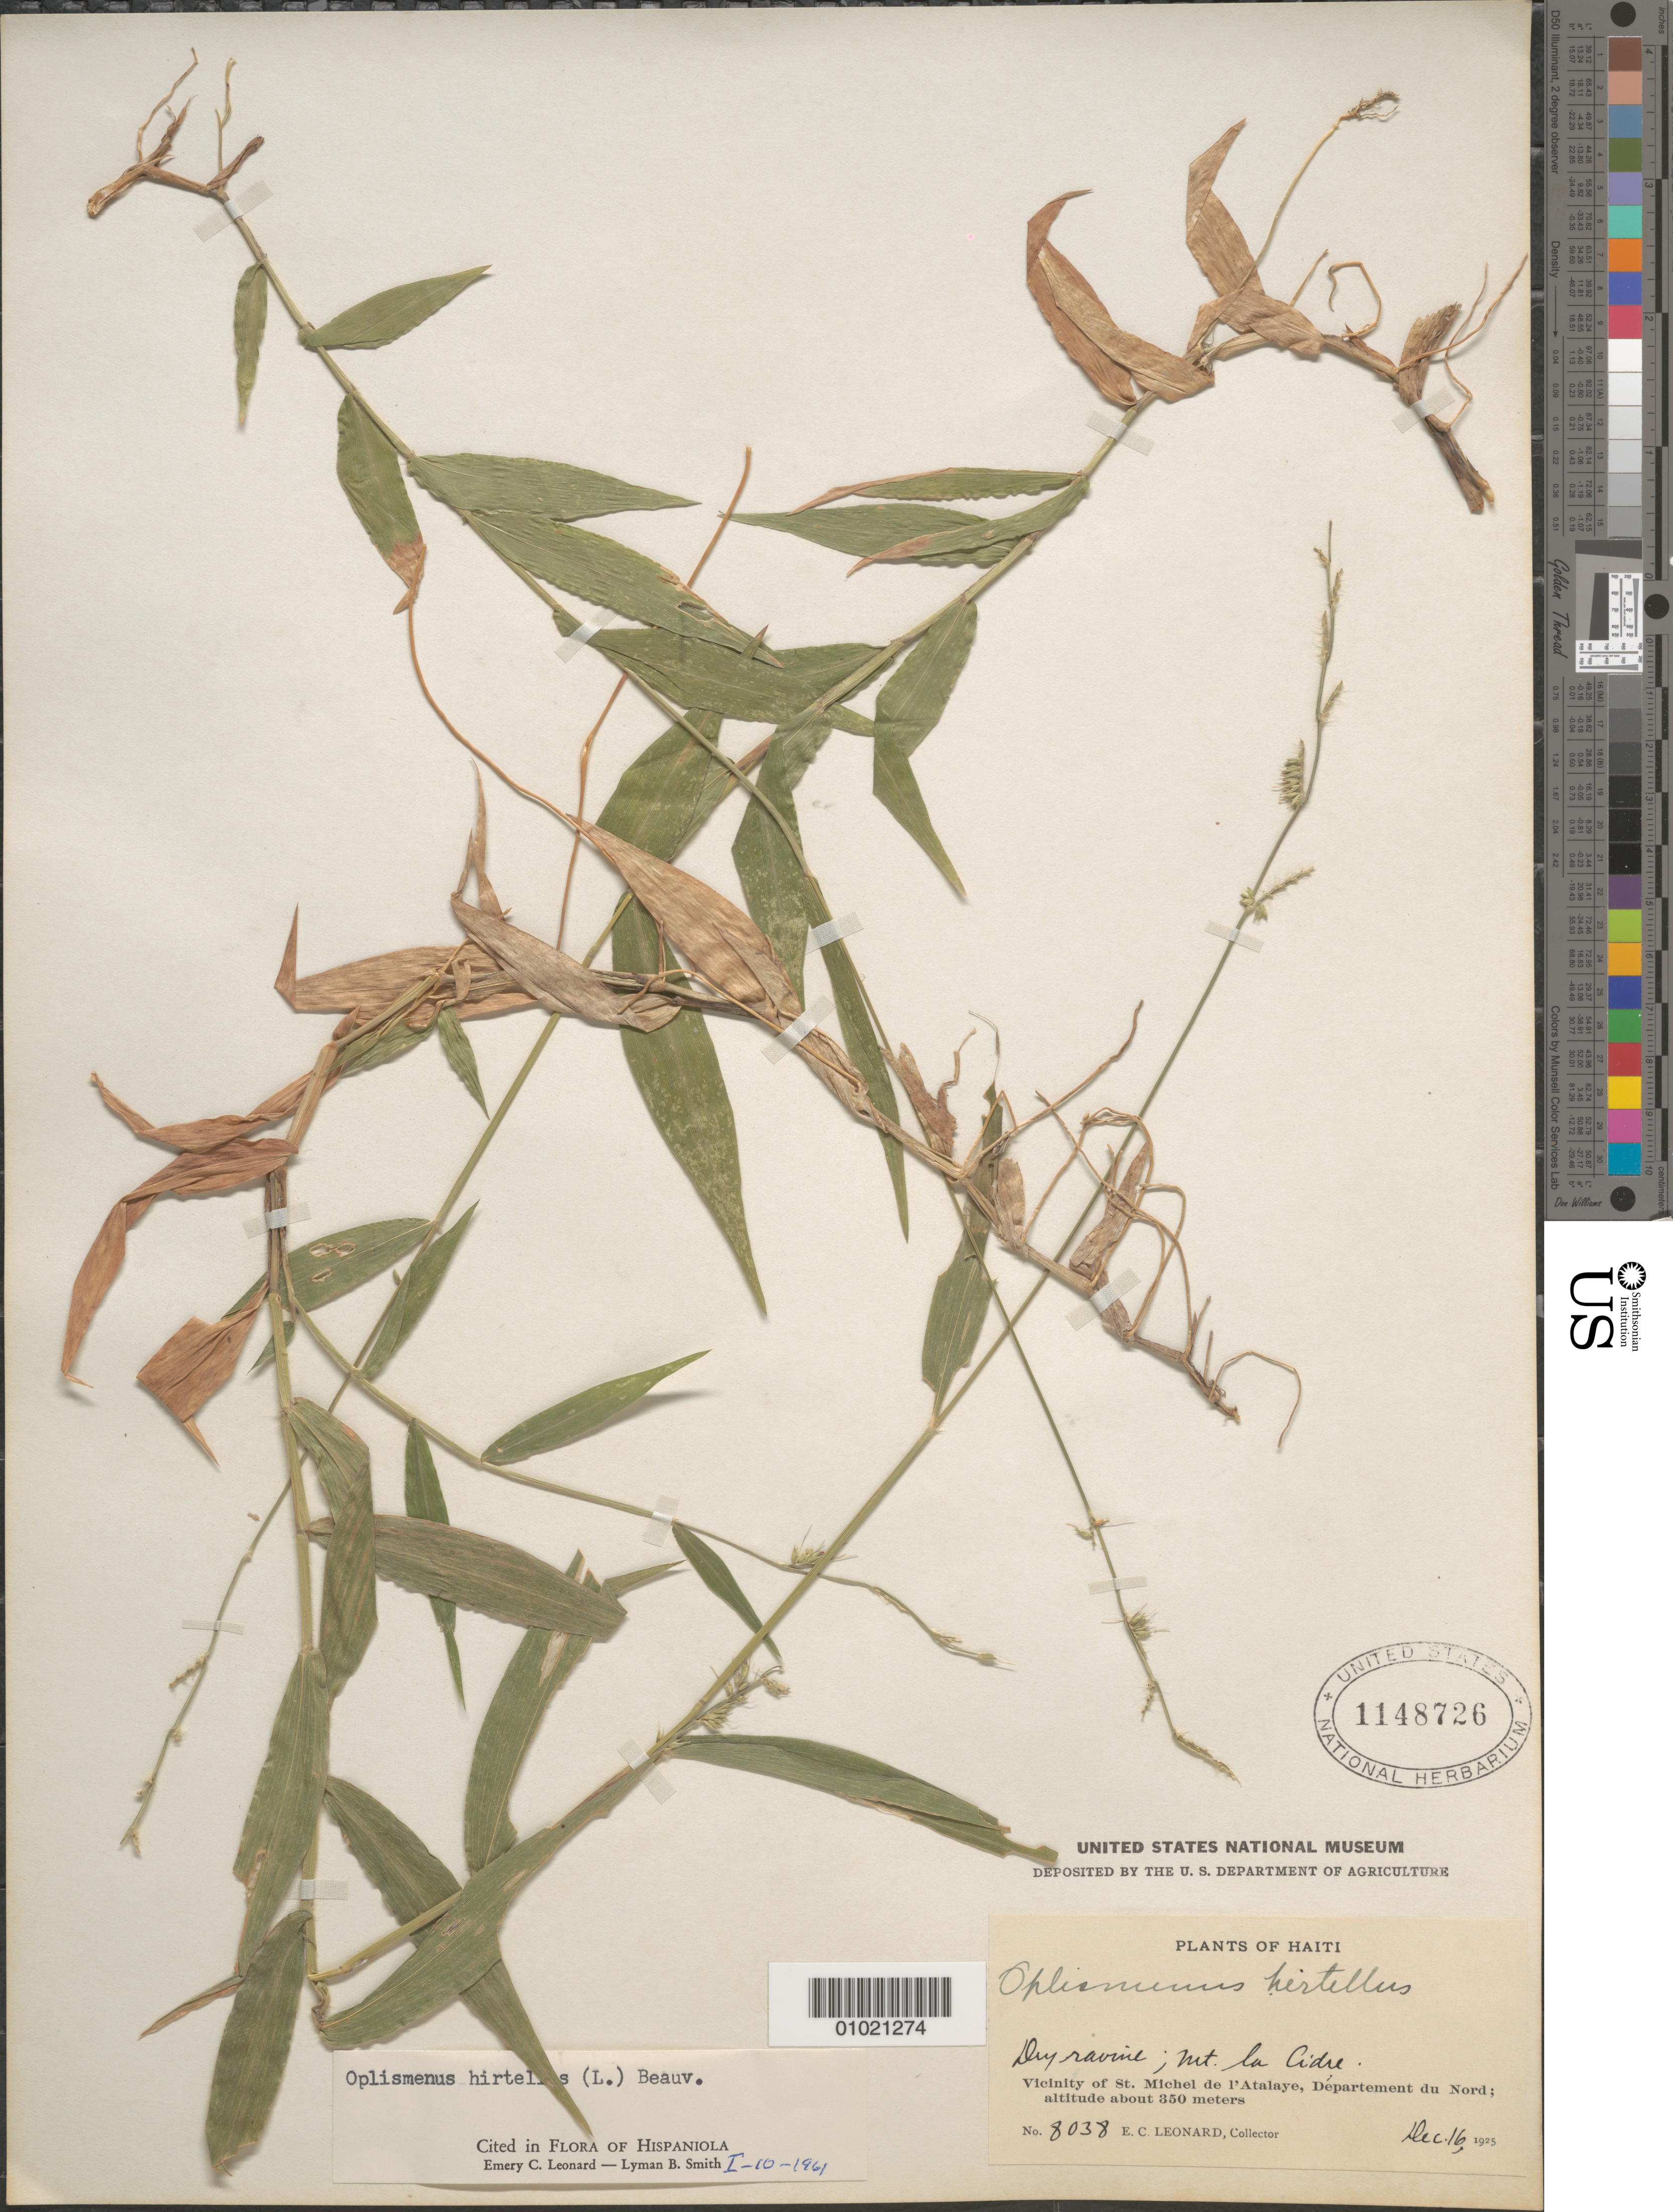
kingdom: Plantae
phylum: Tracheophyta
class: Liliopsida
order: Poales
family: Poaceae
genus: Oplismenus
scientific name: Oplismenus hirtellus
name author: (L.) P. Beauv.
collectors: E. C. Leonard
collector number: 8038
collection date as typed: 16 Dec 1925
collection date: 1925-12-16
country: Haiti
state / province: Nord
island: Hispaniola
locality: Dry ravine, Mt. la Cidre. Vicinity of St. Michel de l'Atalaye.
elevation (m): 350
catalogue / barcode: US 1148726